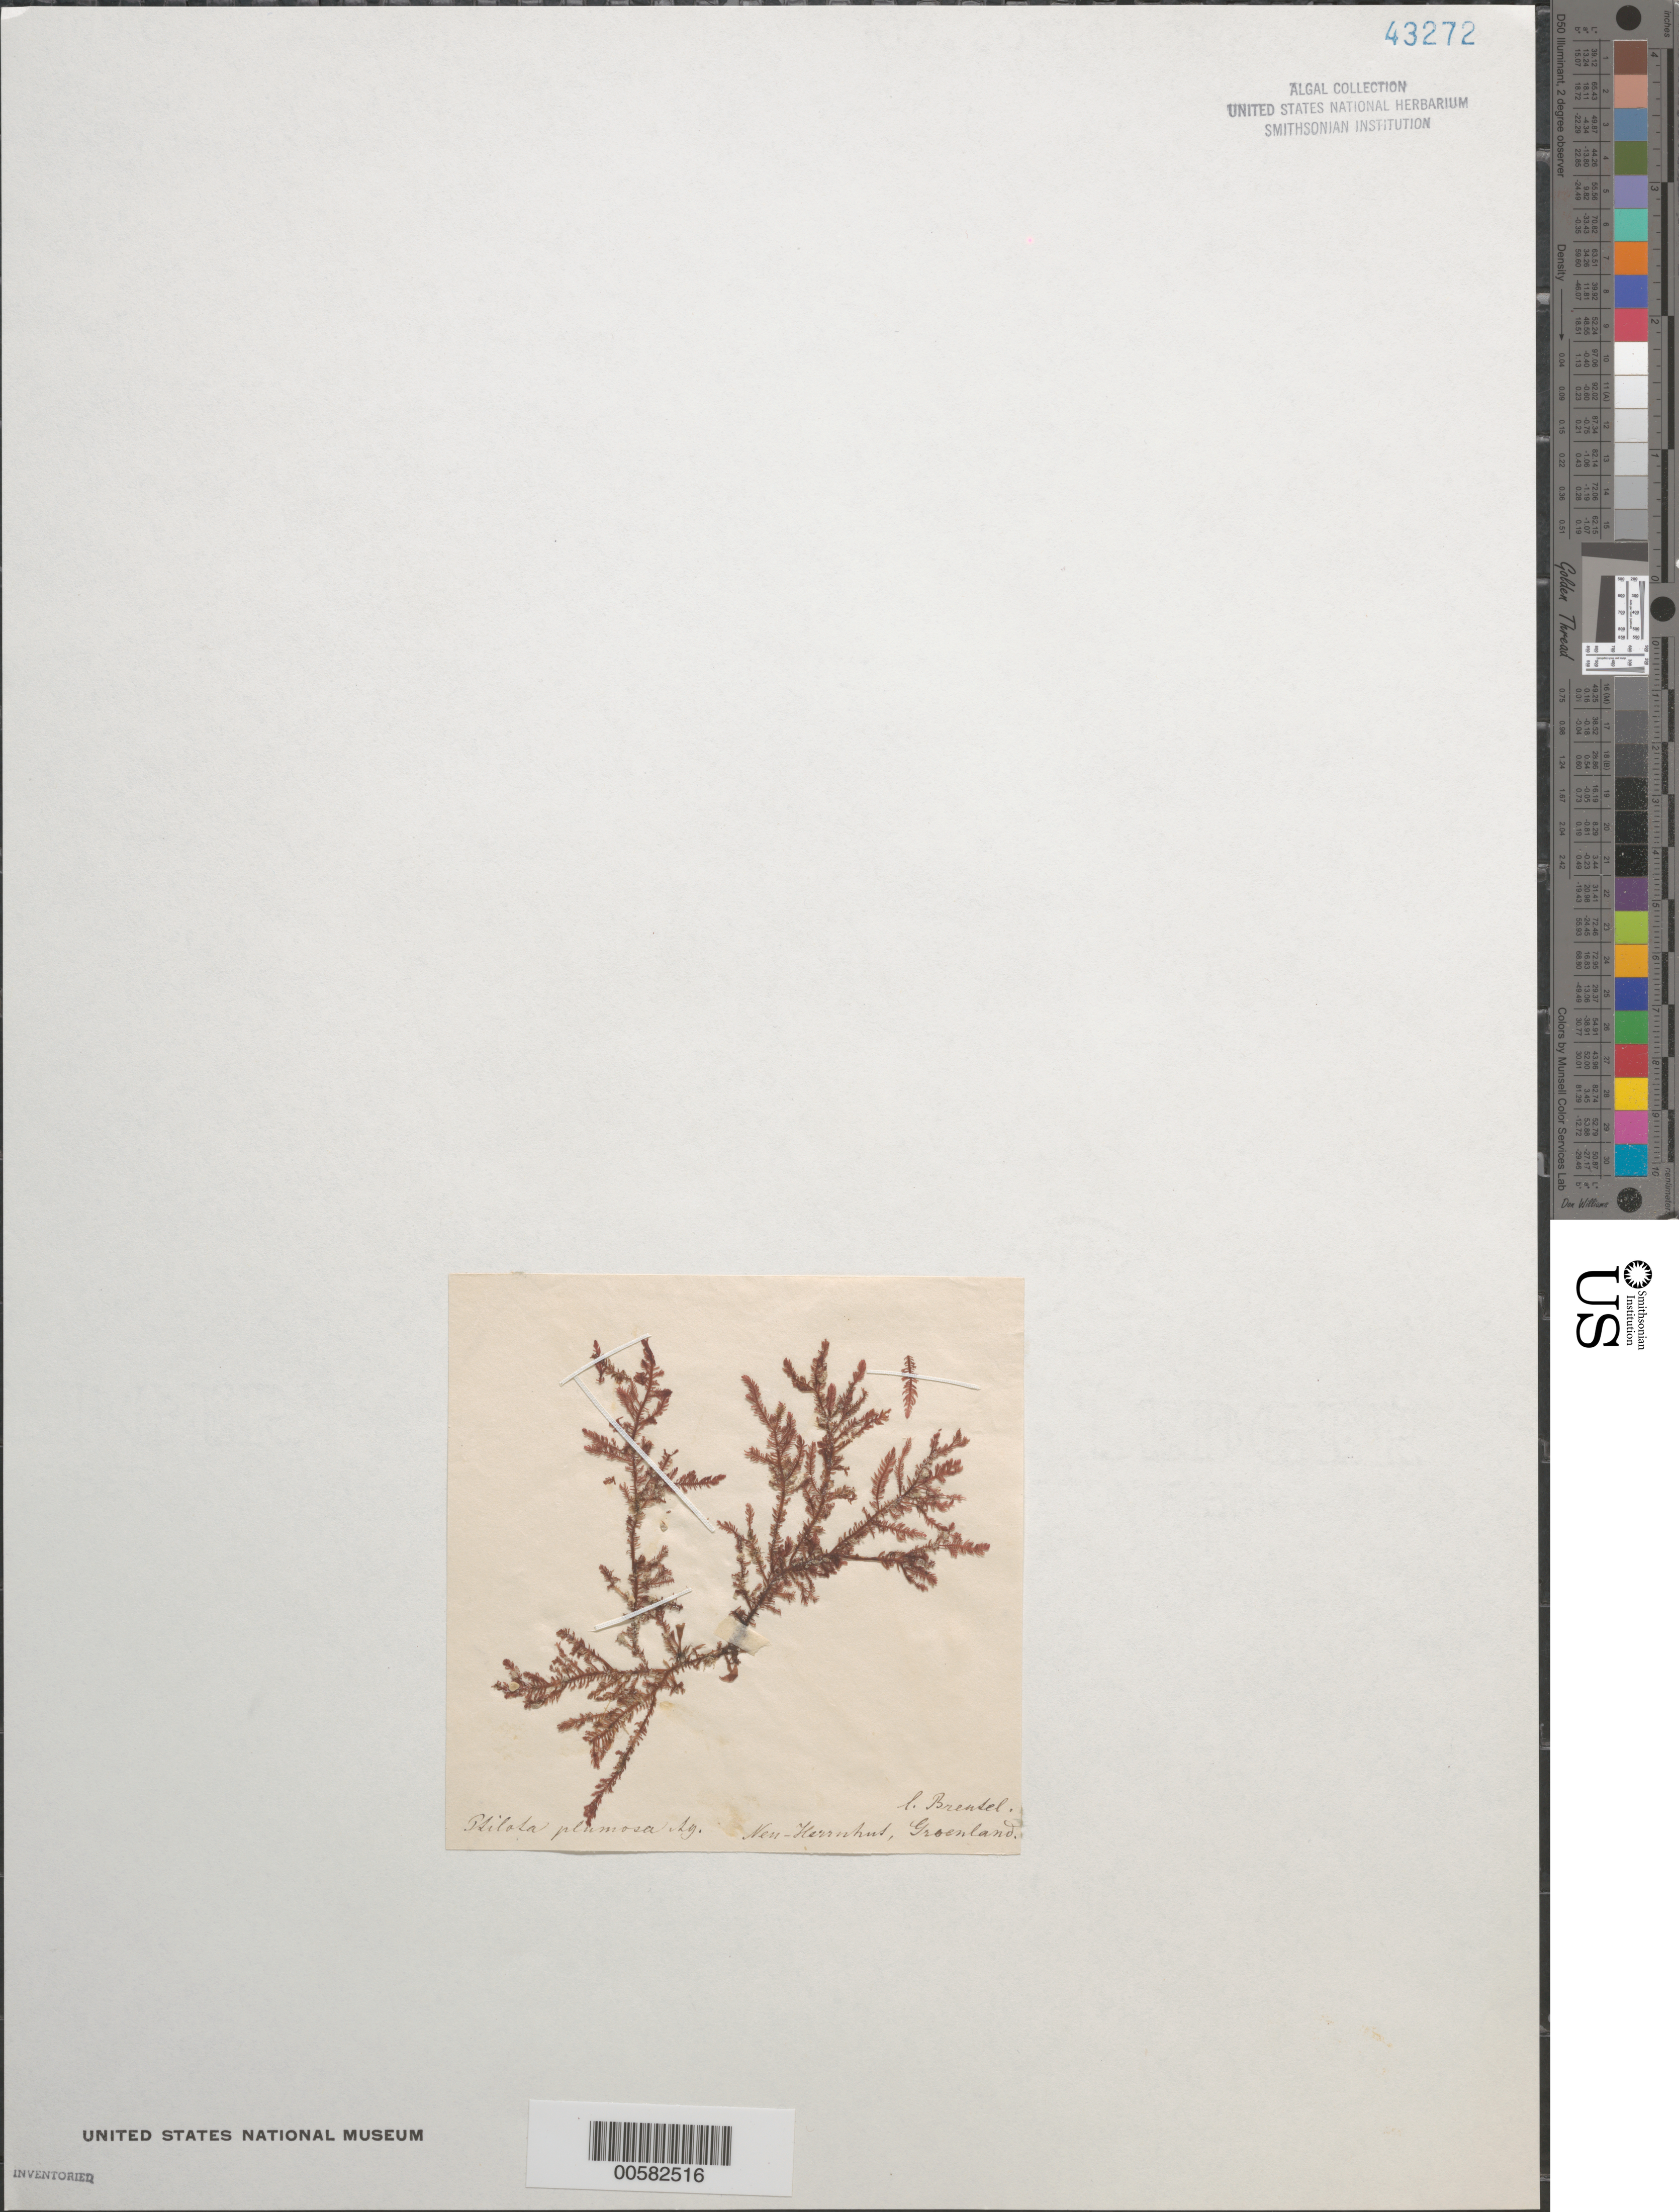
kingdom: Plantae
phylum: Rhodophyta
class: Florideophyceae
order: Ceramiales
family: Wrangeliaceae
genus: Ptilota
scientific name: Ptilota gunneri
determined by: Algae name updating Project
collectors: J. Breutel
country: Greenland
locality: Neu herrnhut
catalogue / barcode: US 43272